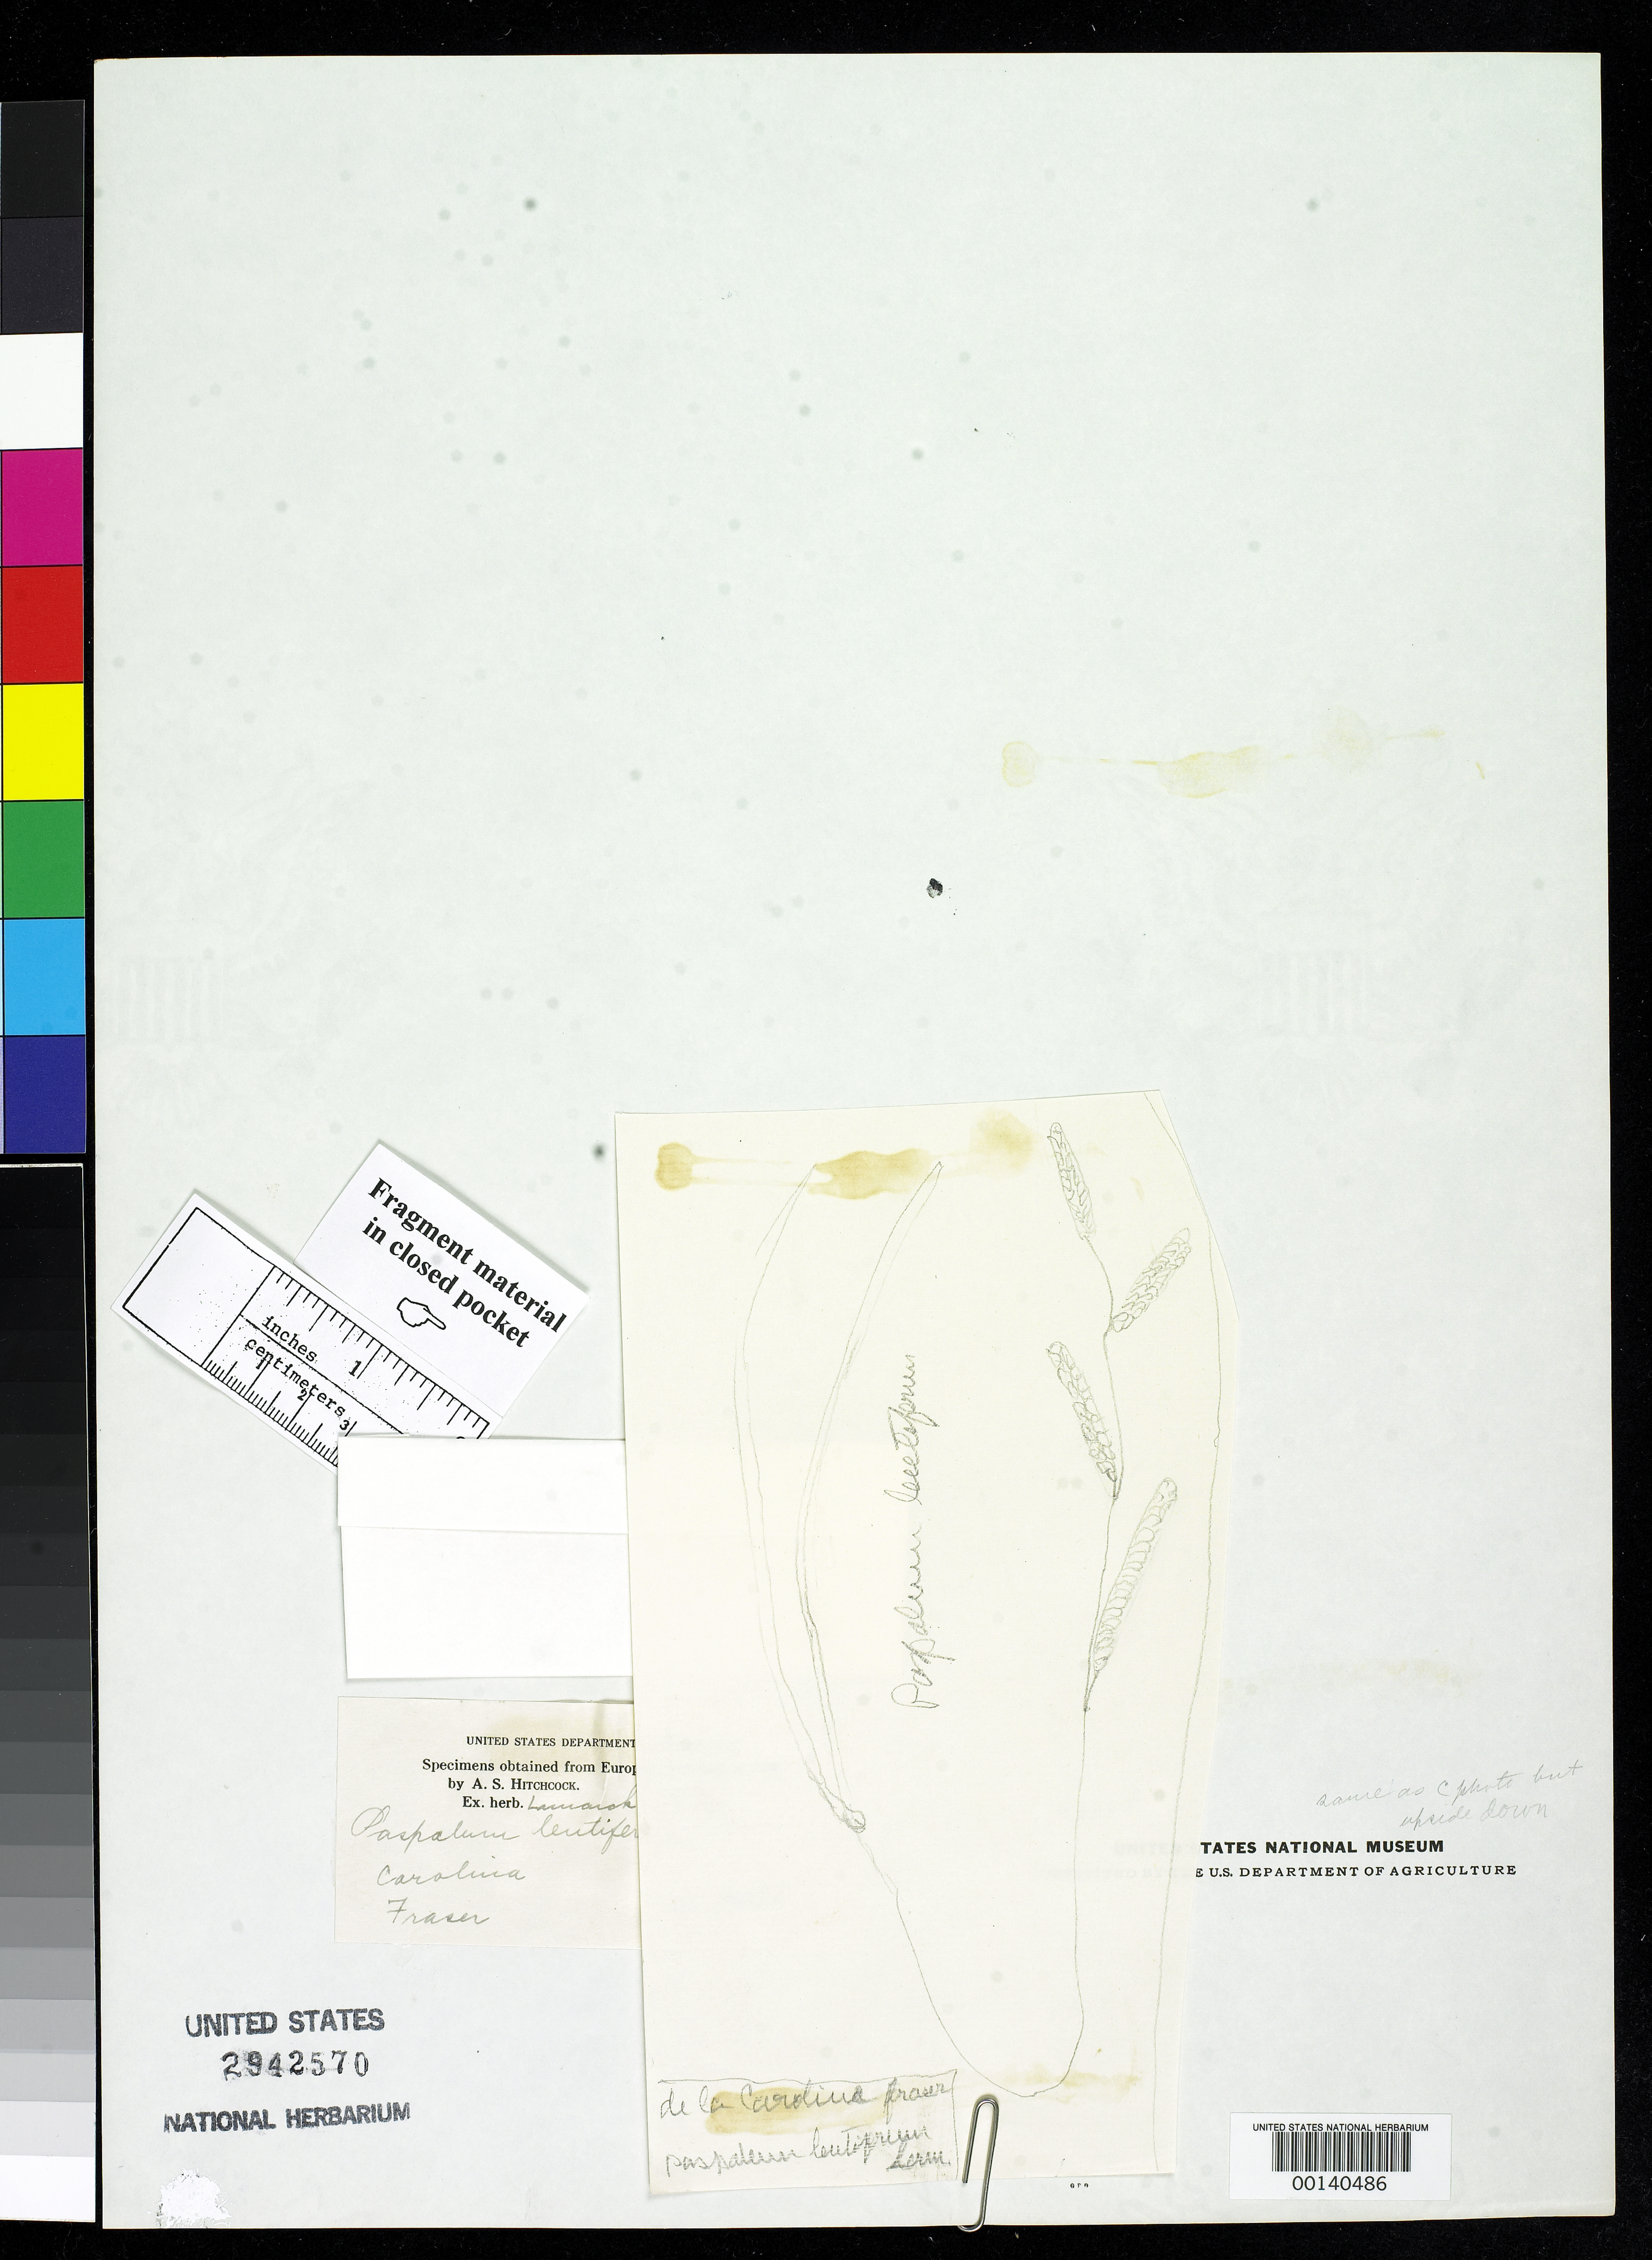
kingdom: Plantae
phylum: Tracheophyta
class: Liliopsida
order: Poales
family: Poaceae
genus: Paspalum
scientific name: Paspalum lentiferum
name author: Lam.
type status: Type Fragment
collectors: J. Fraser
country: United States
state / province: South Carolina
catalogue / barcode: US 2942570